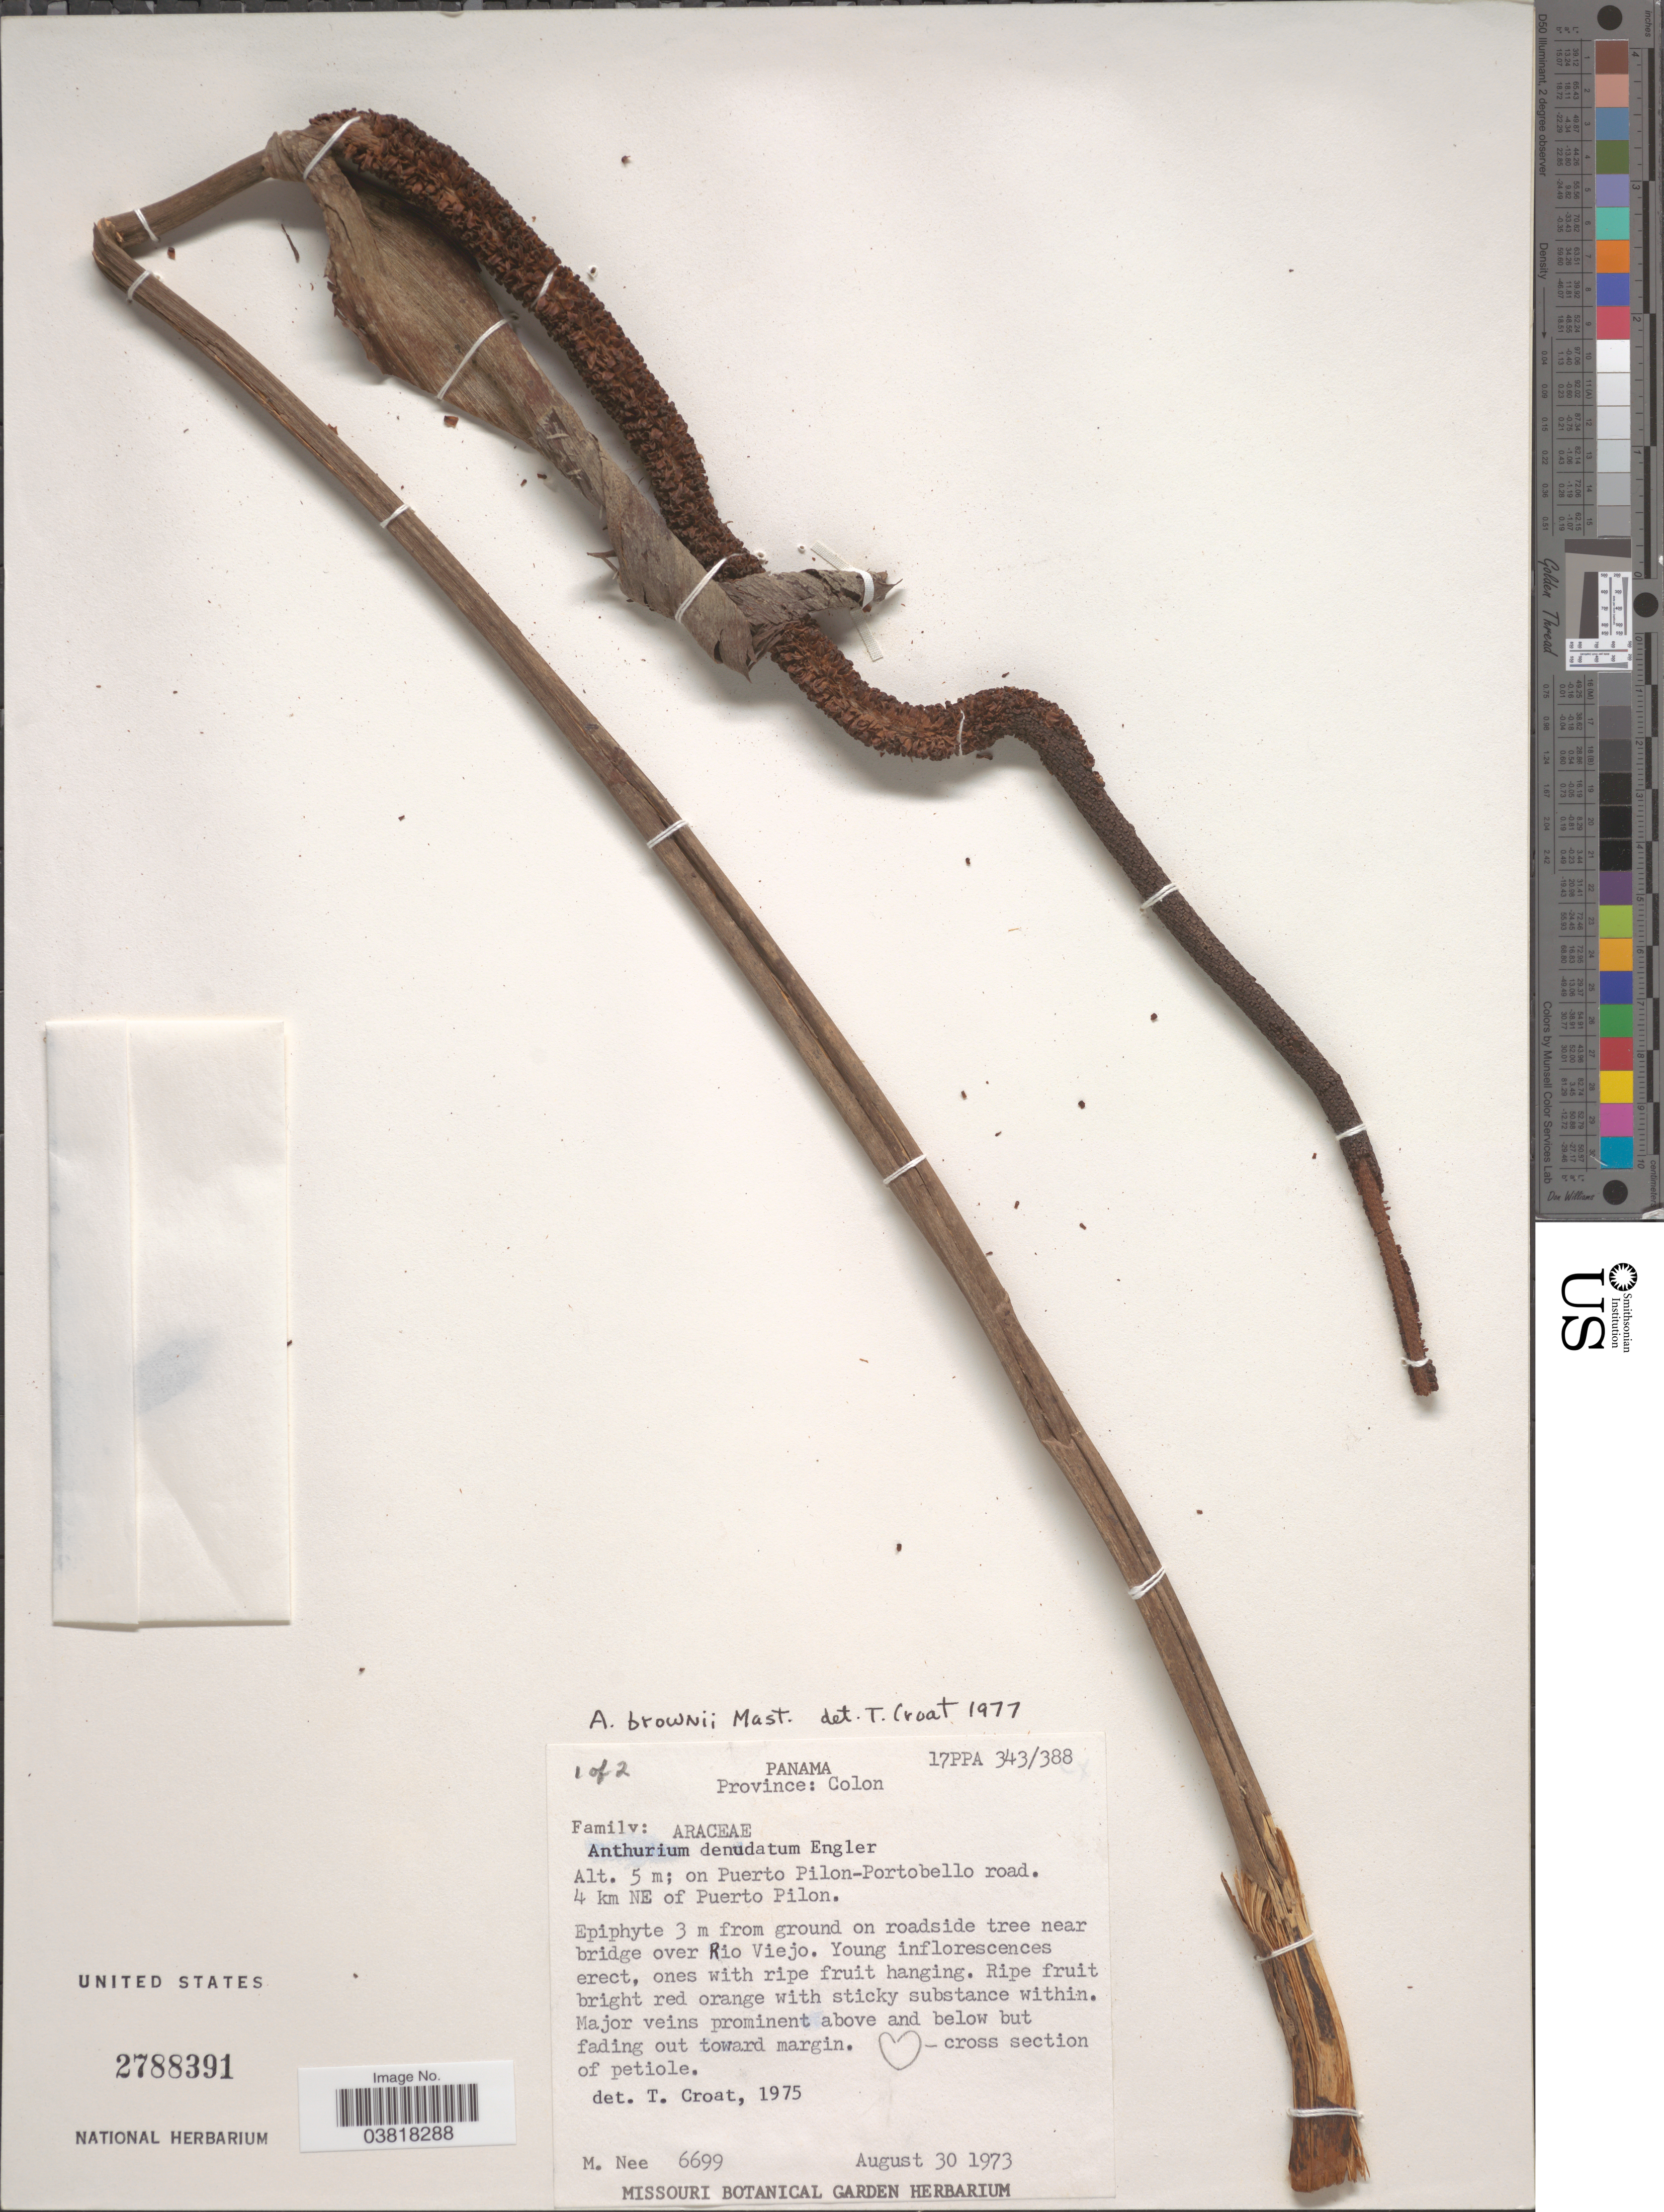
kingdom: Plantae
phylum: Tracheophyta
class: Liliopsida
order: Alismatales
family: Araceae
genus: Anthurium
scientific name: Anthurium brownii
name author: Mast.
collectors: M. Nee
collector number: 6699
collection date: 1973-08-30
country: Panama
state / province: Colón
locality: On Puerto Pilon-Portobello road. 4 km NE of Puerto Pilon. On roadside tree near bridge over Rio Viejo.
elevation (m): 5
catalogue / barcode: US 2788391